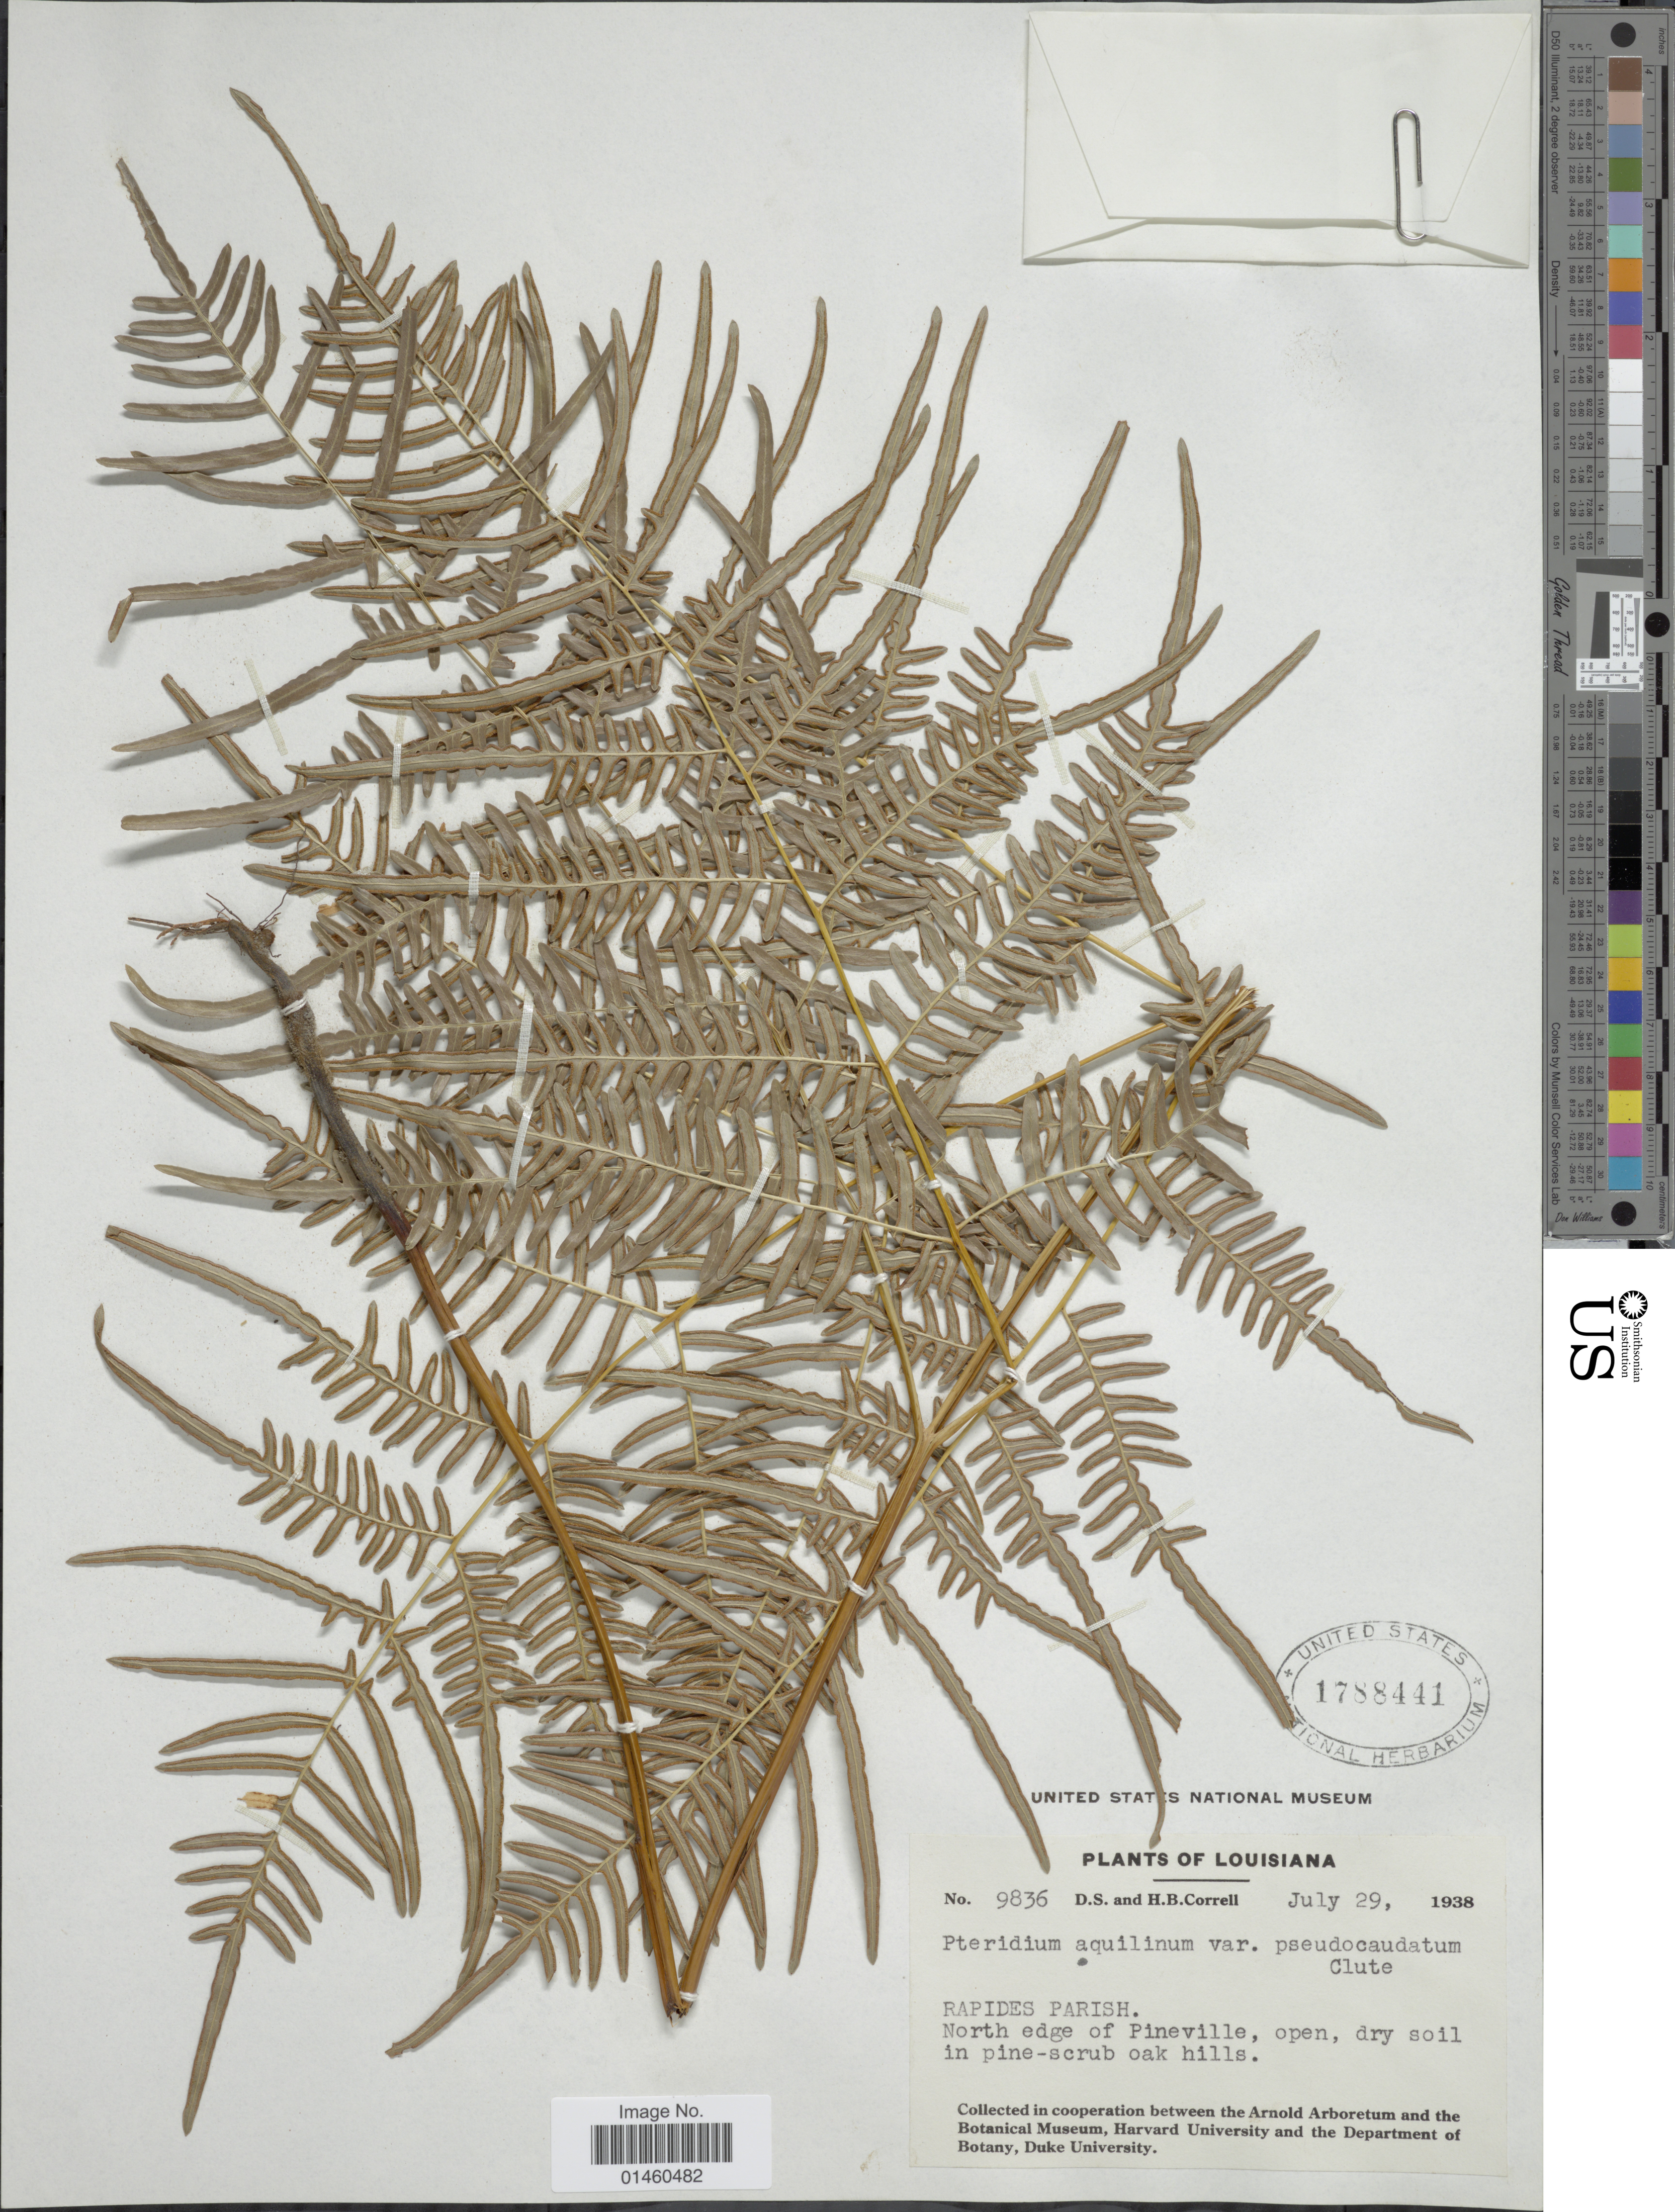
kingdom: Plantae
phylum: Tracheophyta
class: Polypodiopsida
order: Polypodiales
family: Dennstaedtiaceae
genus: Pteridium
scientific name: Pteridium aquilinum var. pseudocaudatum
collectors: D. S. Correll & H. Correll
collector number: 9836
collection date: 1938-07-29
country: United States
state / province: Louisiana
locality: Rapides Parish, North edge of Pineville.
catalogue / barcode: US 1788441